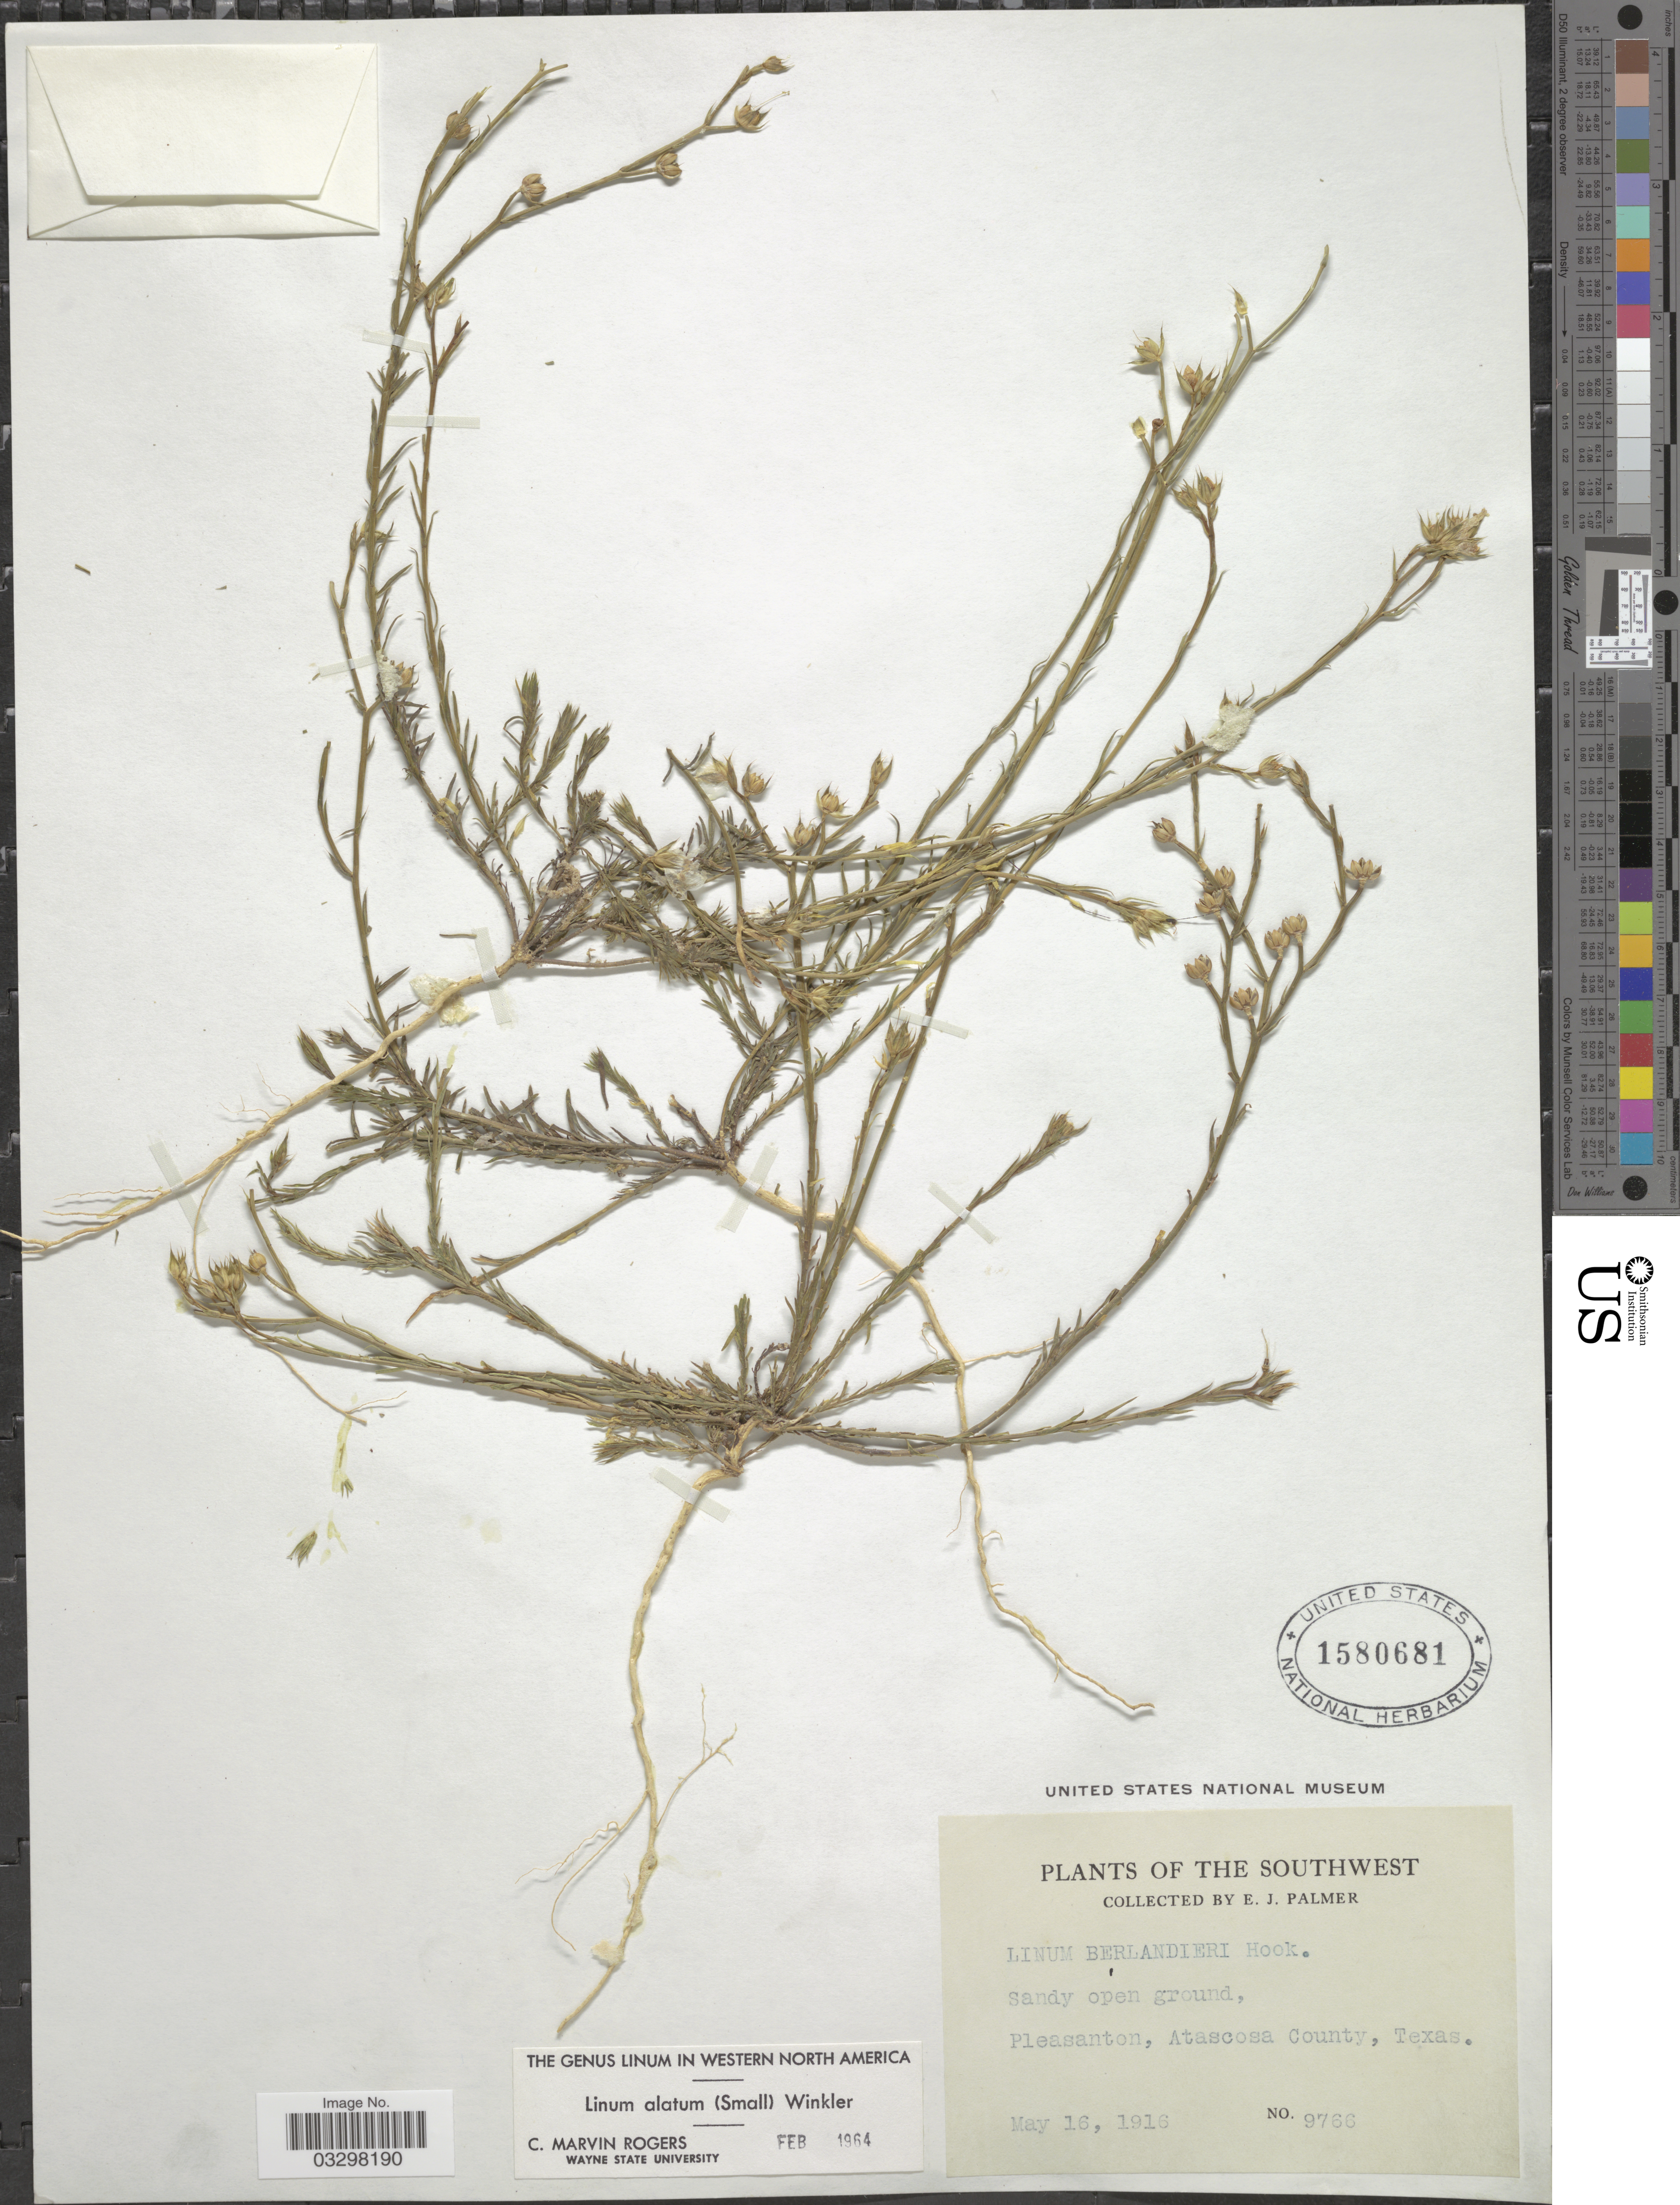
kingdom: Plantae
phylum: Tracheophyta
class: Magnoliopsida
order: Malpighiales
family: Linaceae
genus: Linum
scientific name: Linum alatum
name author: (Small) H.J.P. Winkl.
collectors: E. J. Palmer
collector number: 9766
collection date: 1916-05-16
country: United States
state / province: Texas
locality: The Southwest. Pleasanton, Atascosa County.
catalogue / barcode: US 1580681